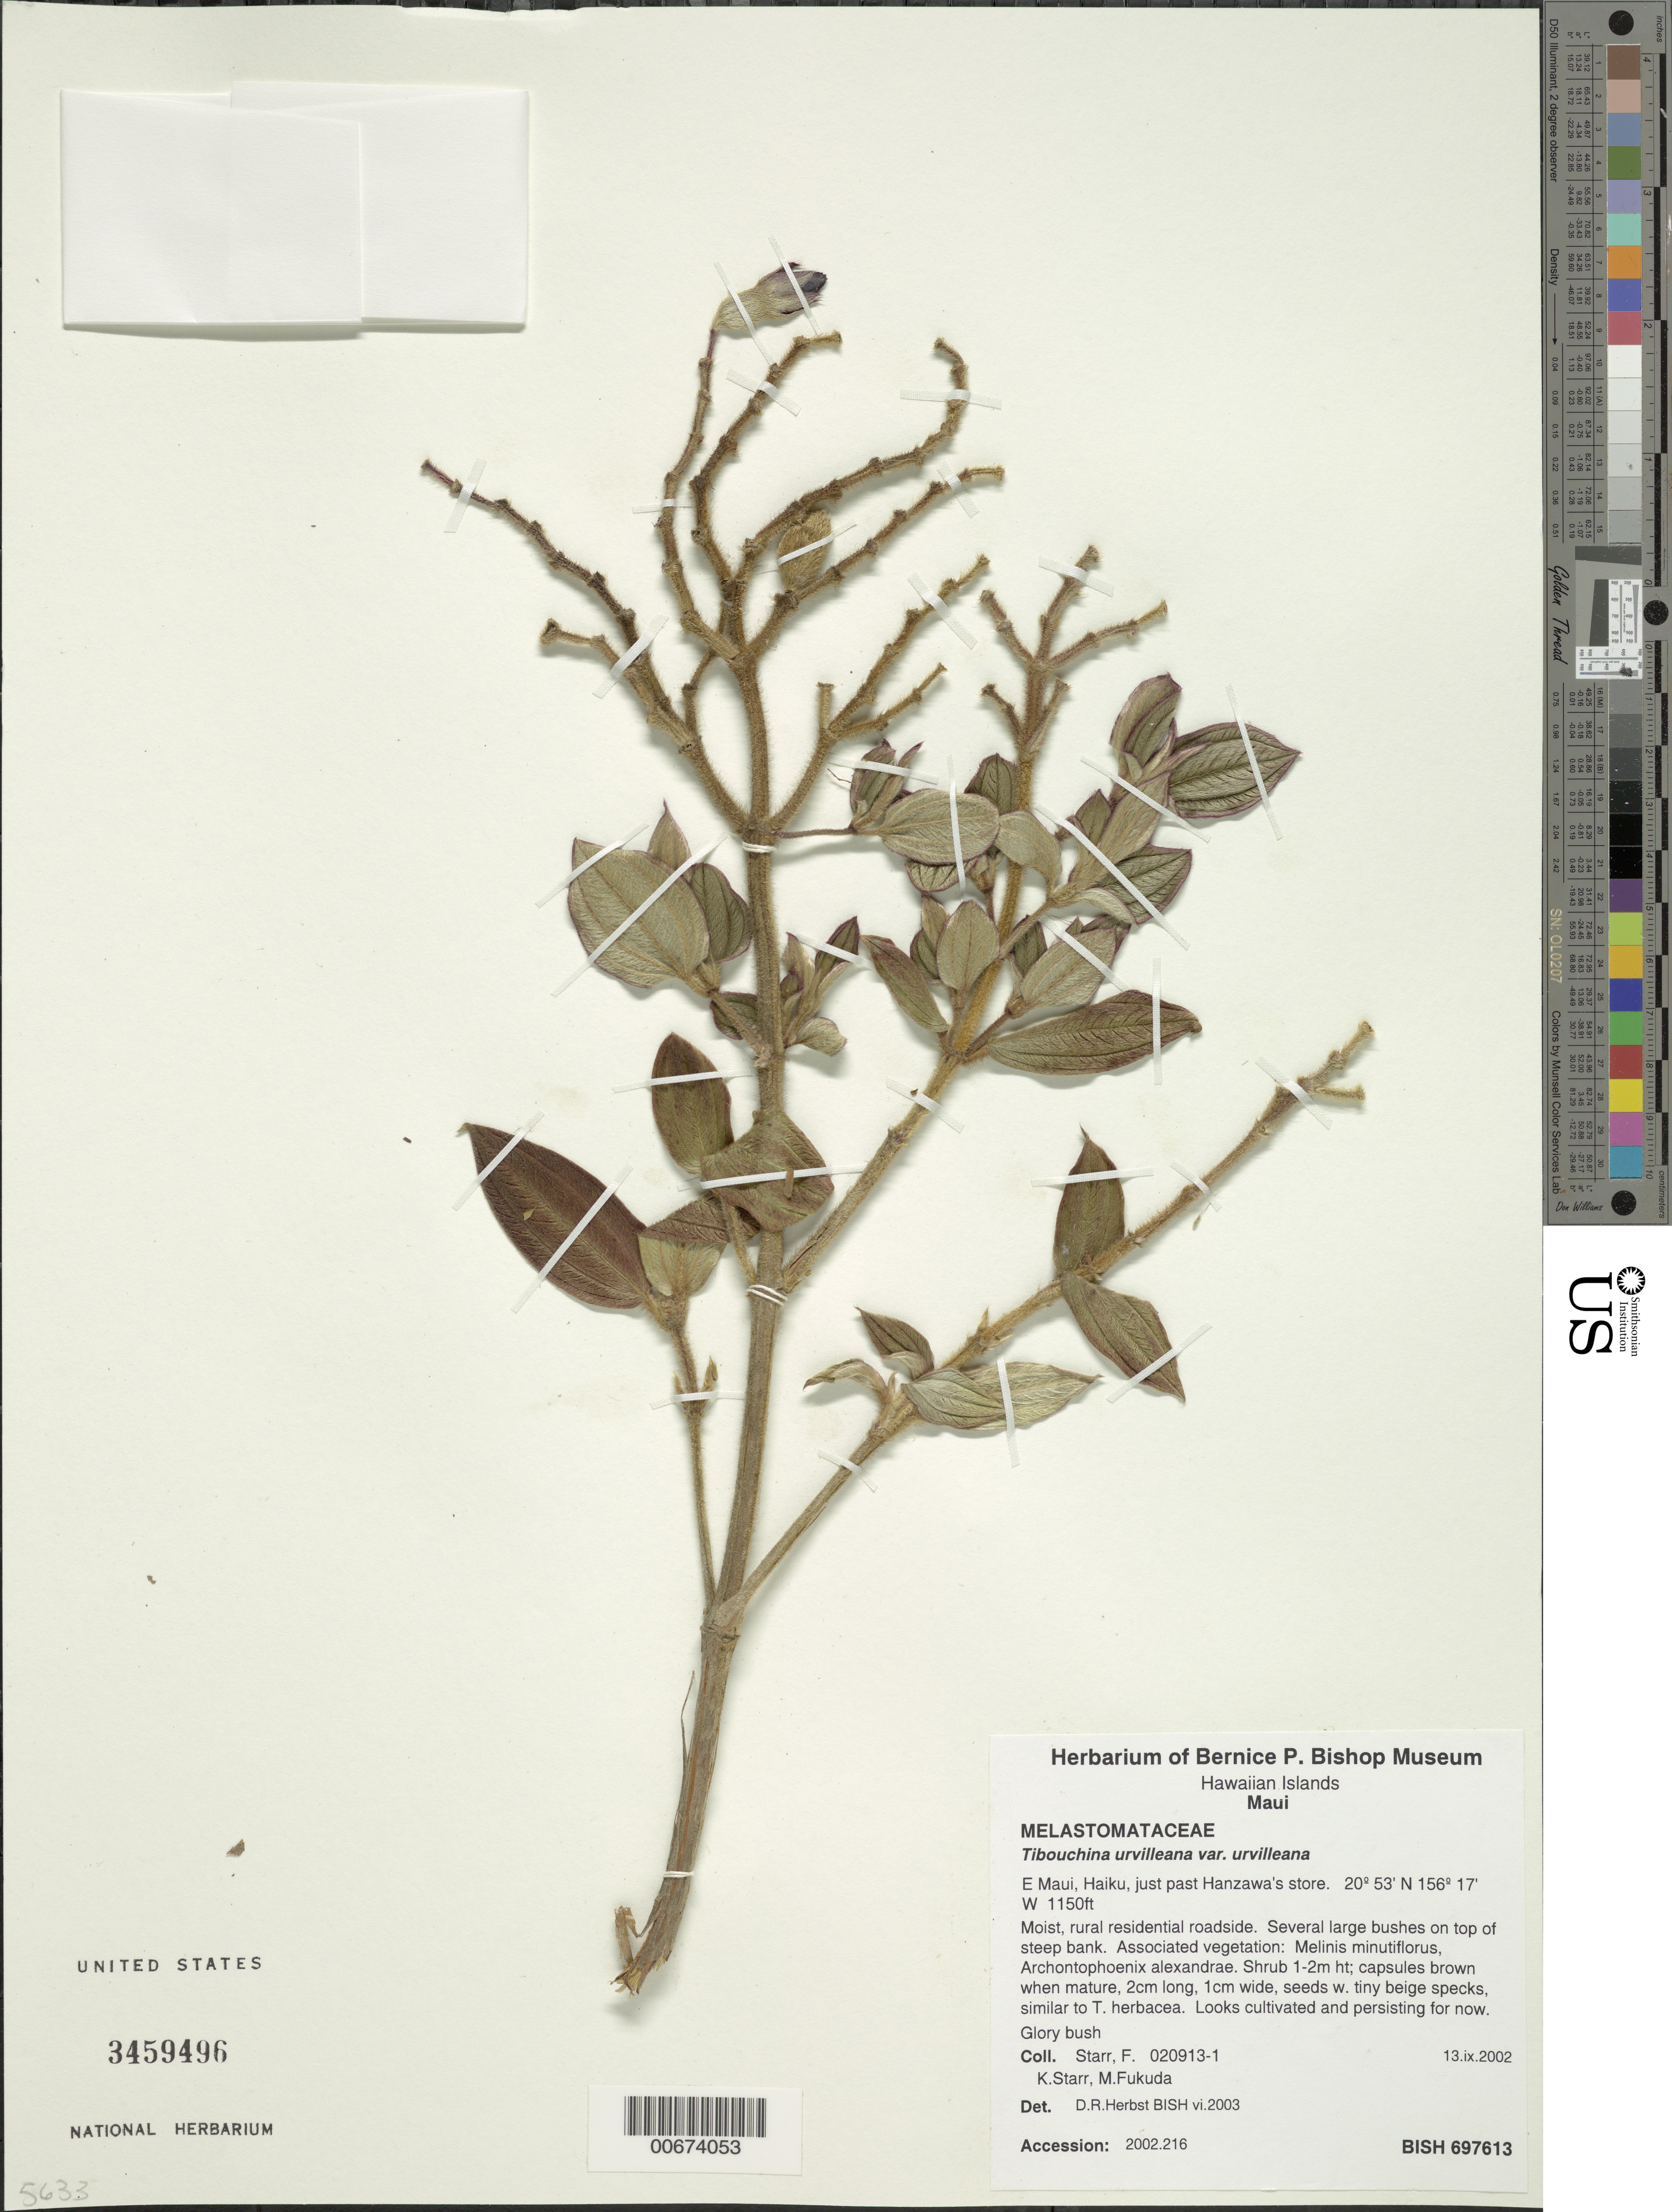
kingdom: Plantae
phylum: Tracheophyta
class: Magnoliopsida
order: Myrtales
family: Melastomataceae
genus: Pleroma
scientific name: Pleroma urvilleanum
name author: (DC.) P.J.F. Guim. & Michelang.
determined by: Wagner, W. L., (BOT), Smithsonian Institution - National Museum of Natural History (UNITED STATES)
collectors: F. Starr, K. Starr & M. Fukuda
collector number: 020913-1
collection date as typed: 13 Sep 2002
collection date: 2002-09-13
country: United States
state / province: Hawaii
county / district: Maui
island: Maui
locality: E Maui, Naiku, just past Hanazawa's store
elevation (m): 350.52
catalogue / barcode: US 3459496